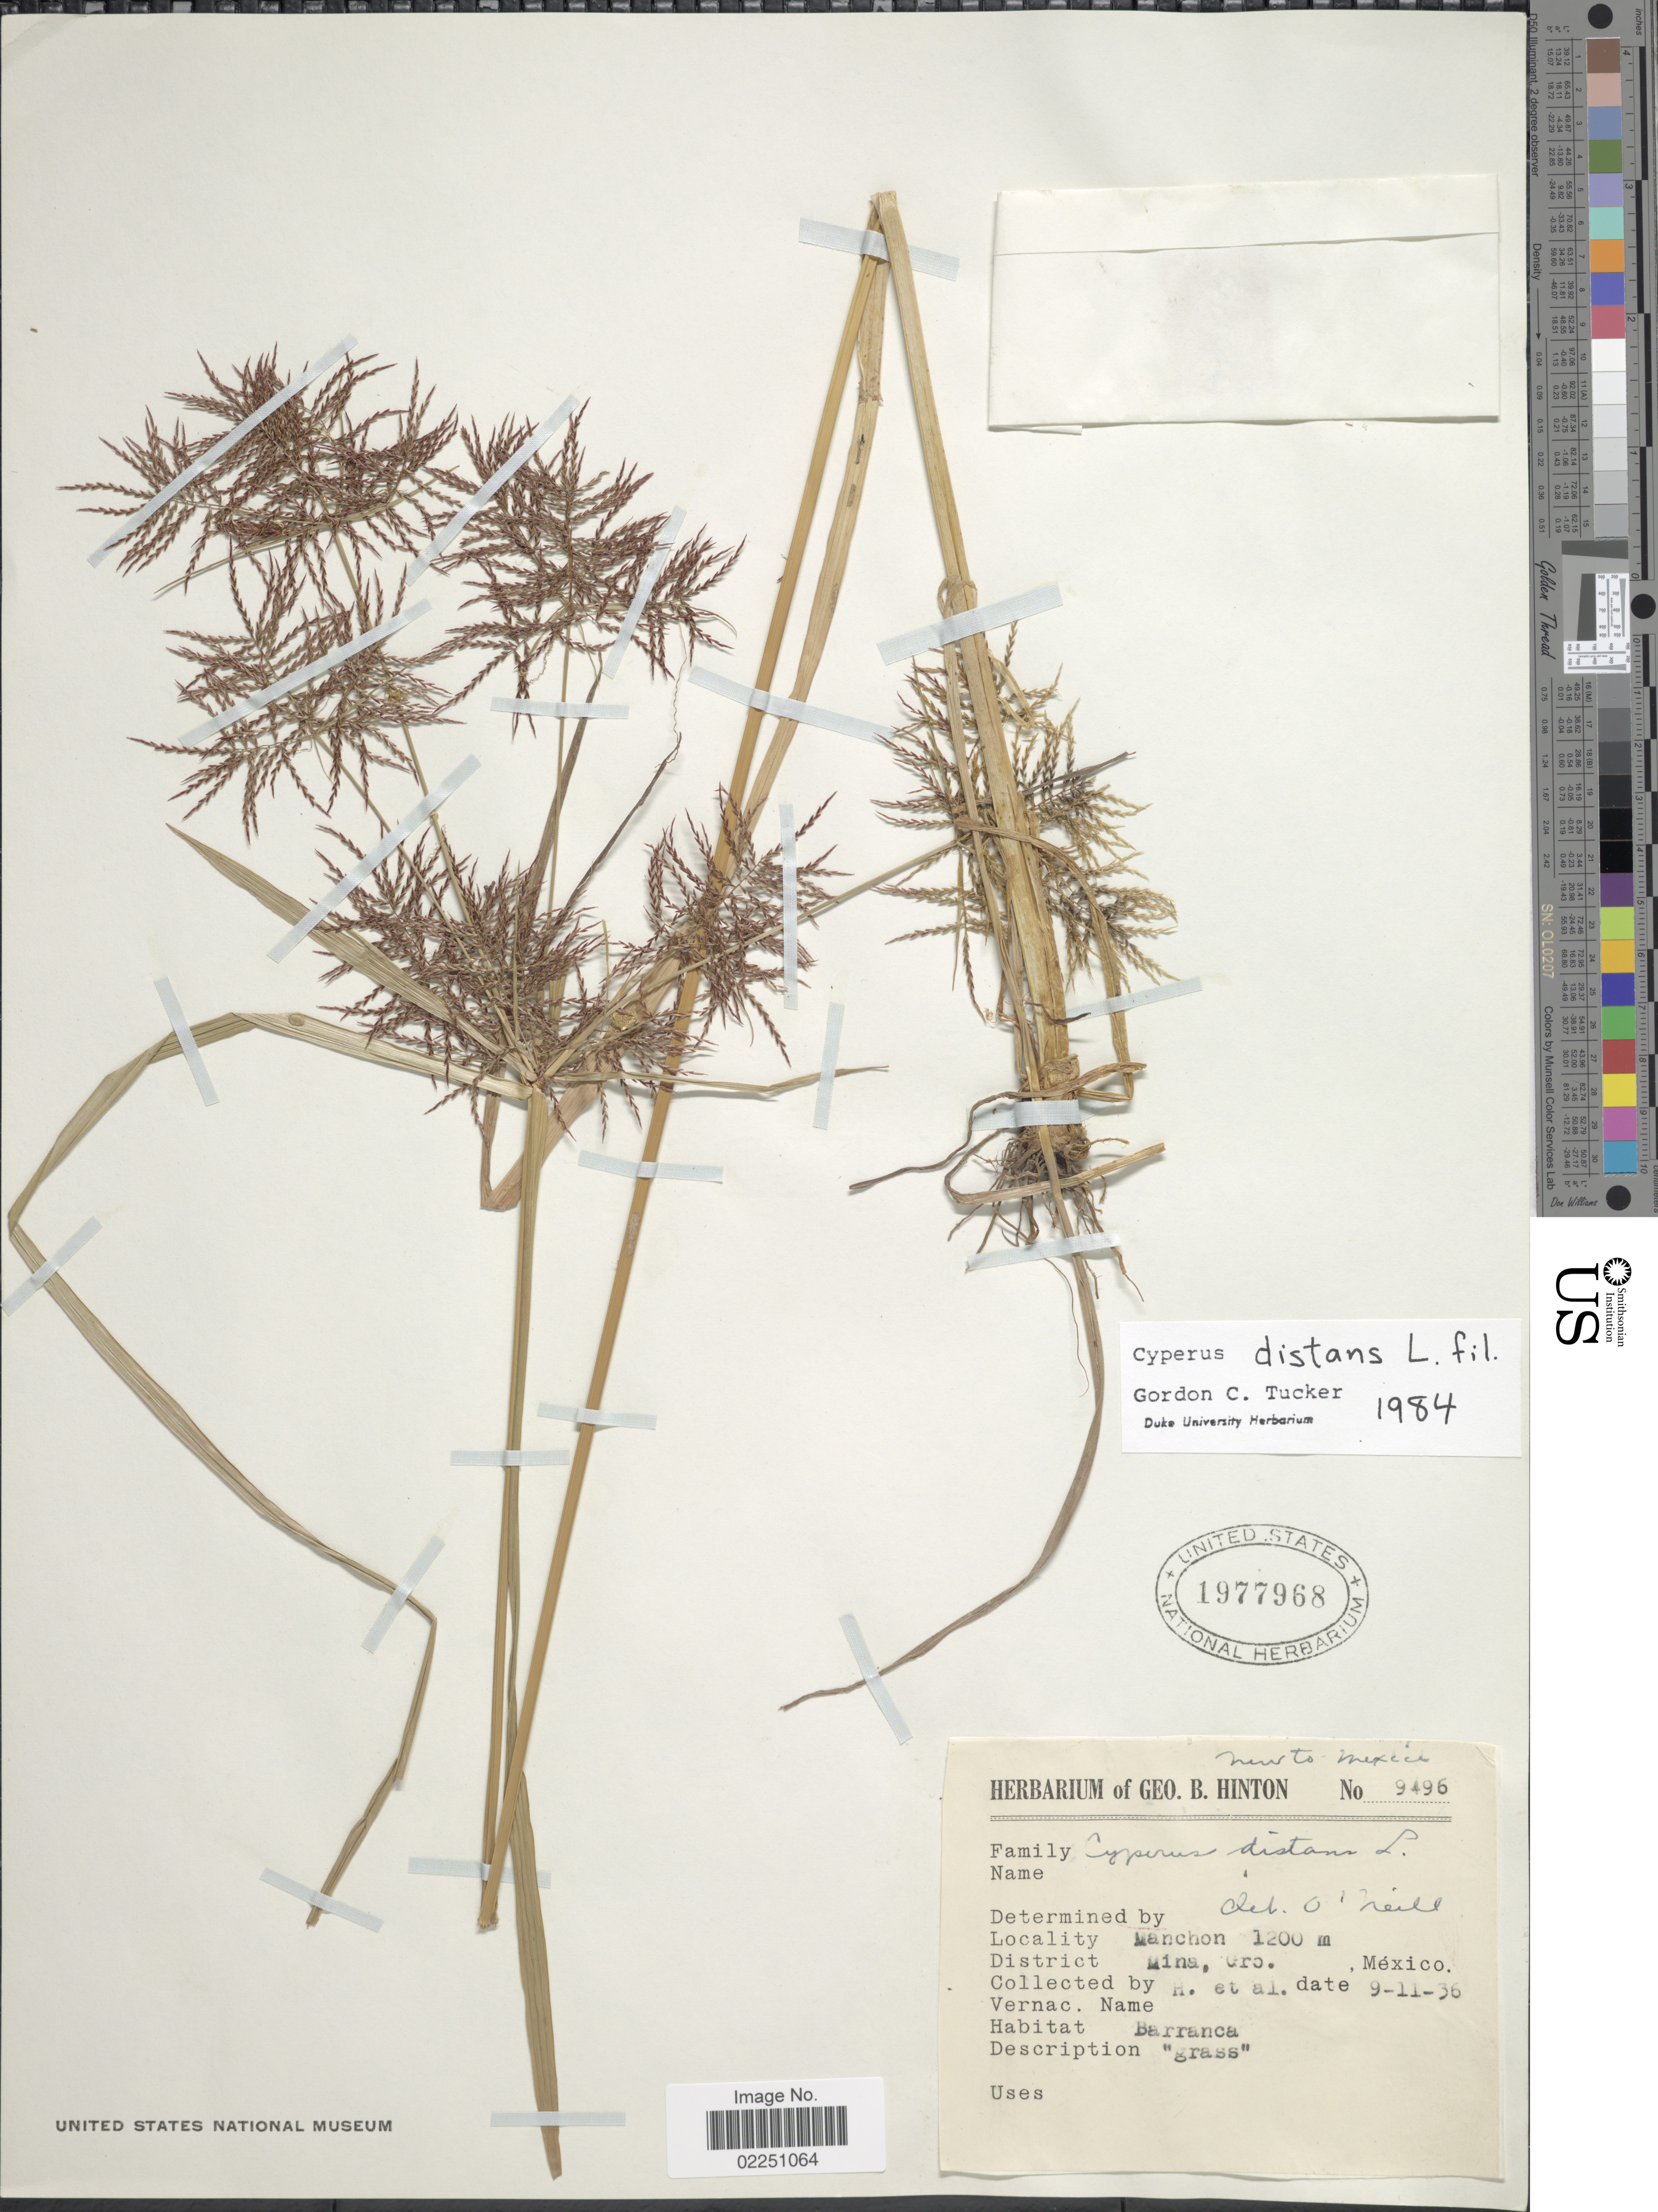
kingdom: Plantae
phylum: Tracheophyta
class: Liliopsida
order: Poales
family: Cyperaceae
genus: Cyperus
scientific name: Cyperus distans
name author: L. f.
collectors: G. B. Hinton & et al.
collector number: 9496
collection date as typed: Transcribed d/m/y: 11/9/36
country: Mexico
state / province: Guerrero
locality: Manchon. District Mina, Gro.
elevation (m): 1200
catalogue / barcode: US 1977968